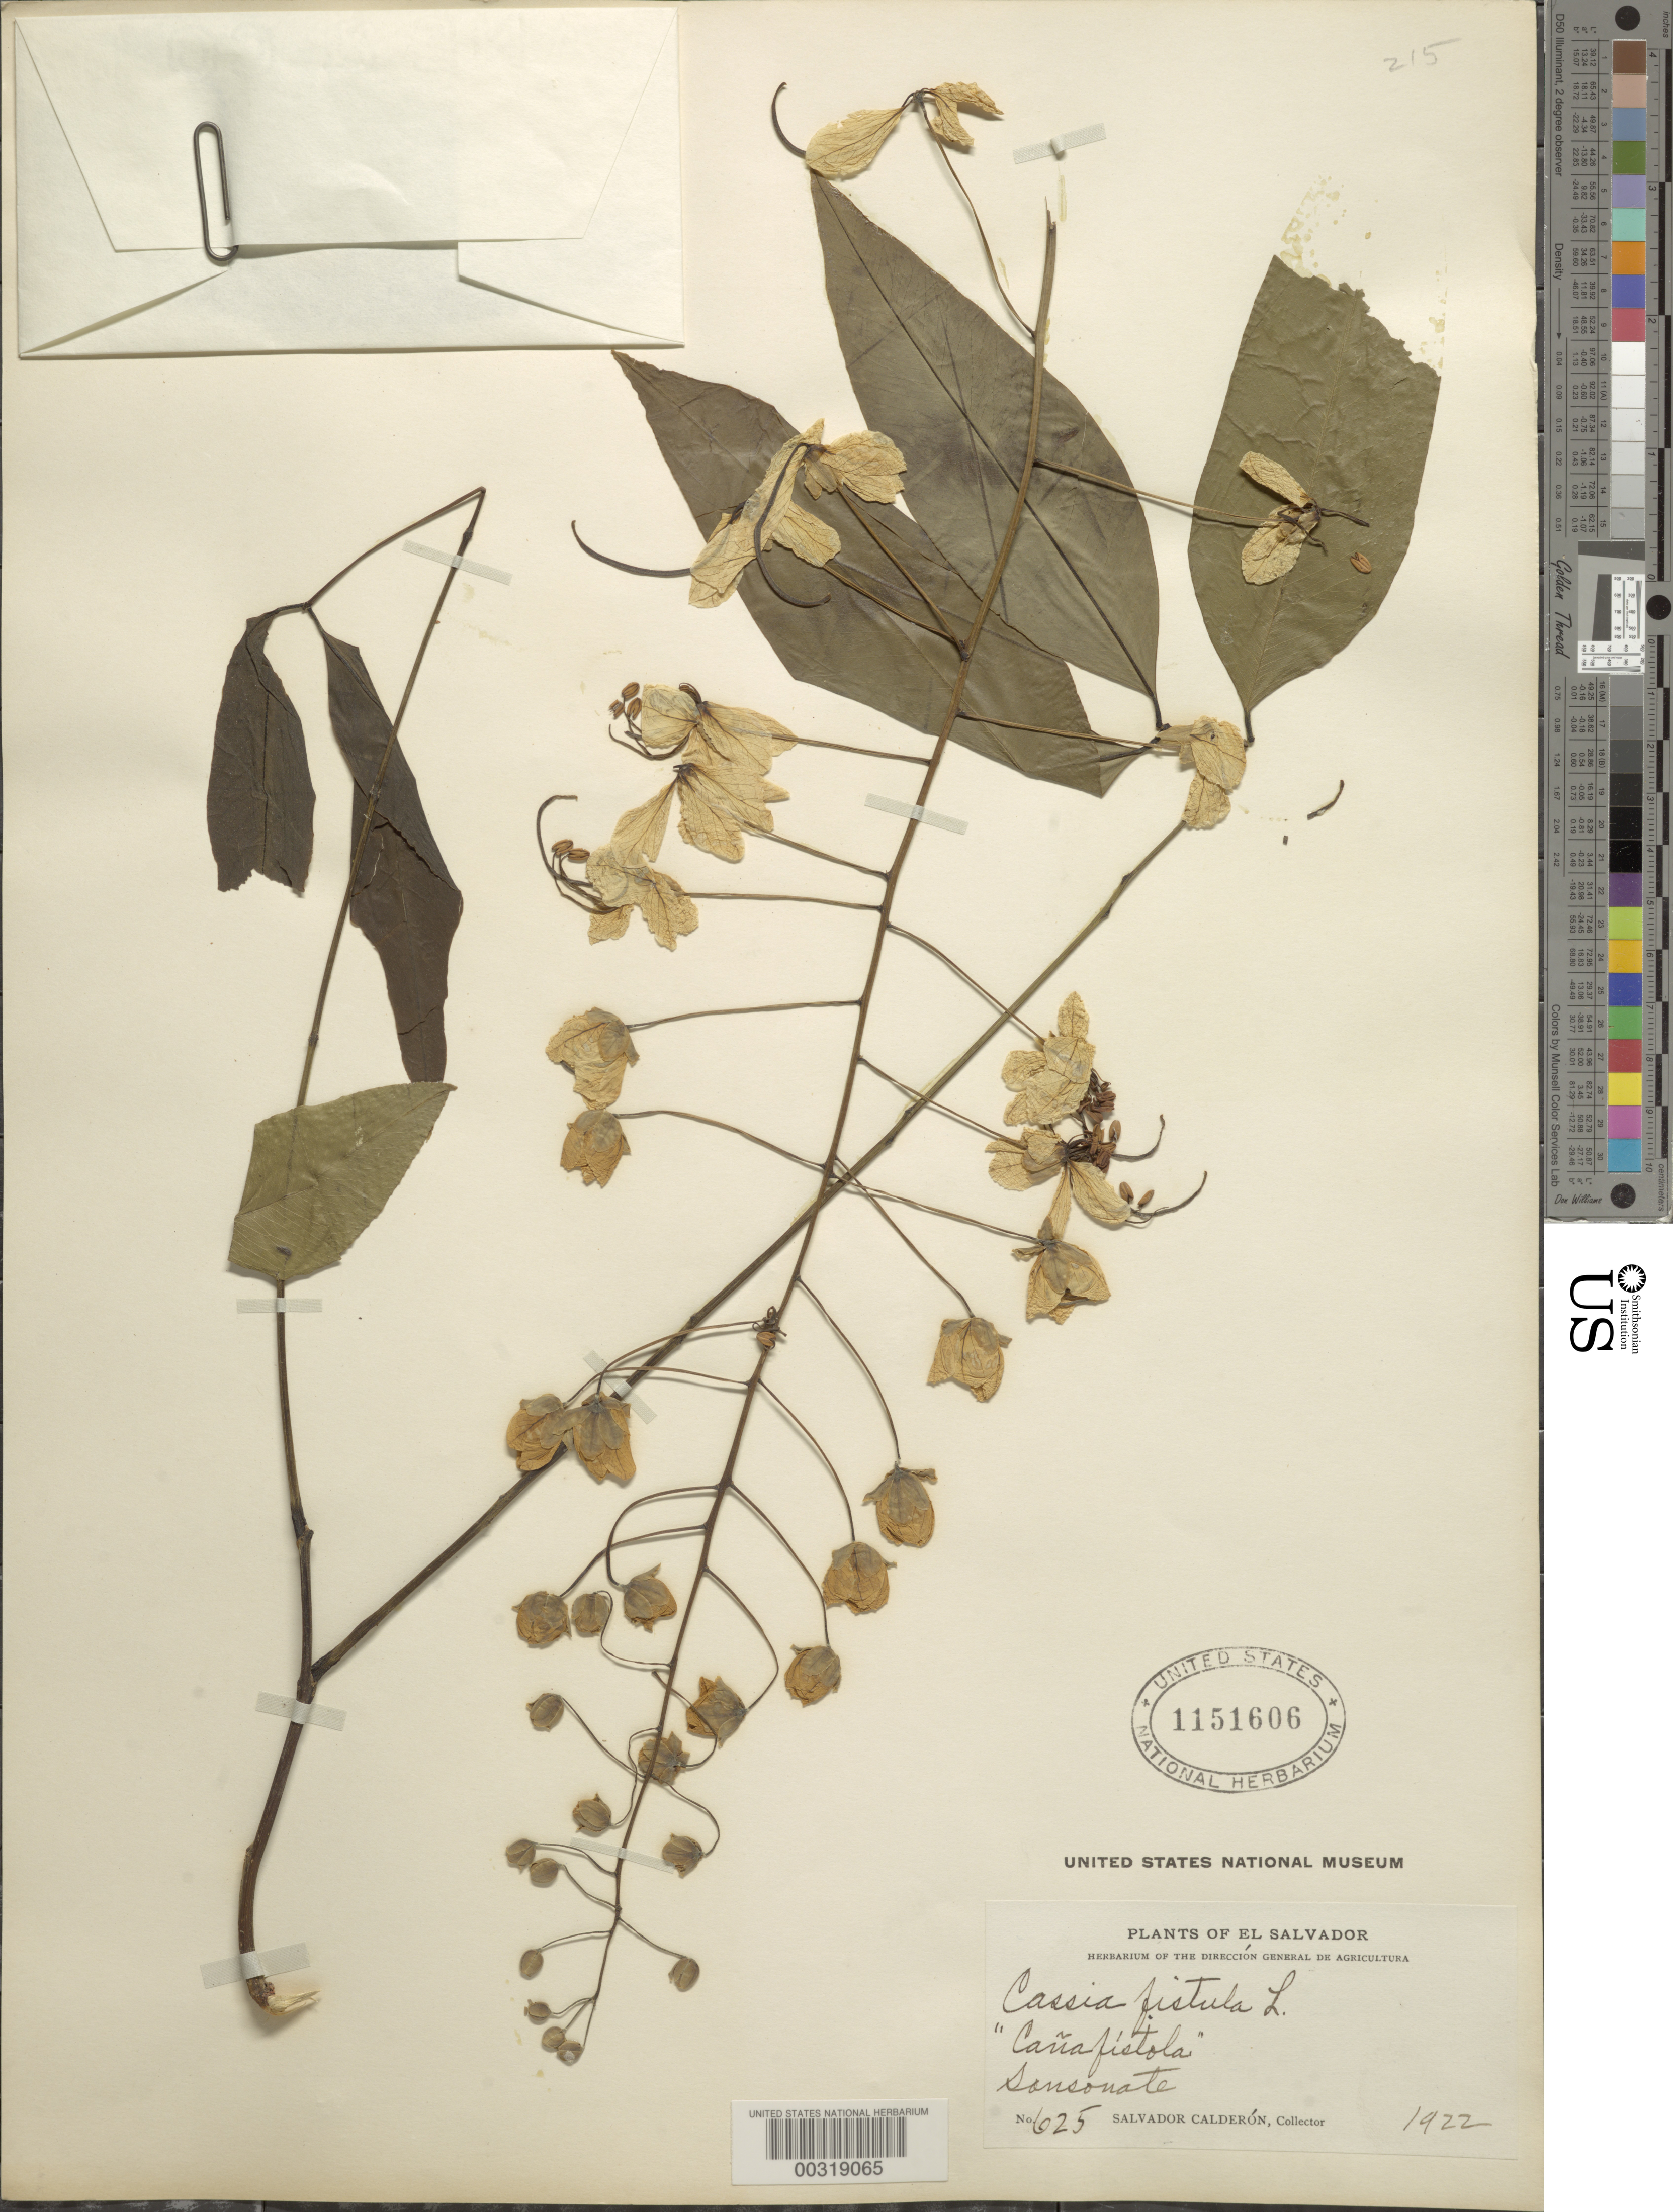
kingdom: Plantae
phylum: Tracheophyta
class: Magnoliopsida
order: Fabales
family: Fabaceae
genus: Cassia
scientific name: Cassia fistula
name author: L.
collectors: S. Calderón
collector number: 625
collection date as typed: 1922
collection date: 1922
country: El Salvador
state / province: Sonsonate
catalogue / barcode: US 1151606